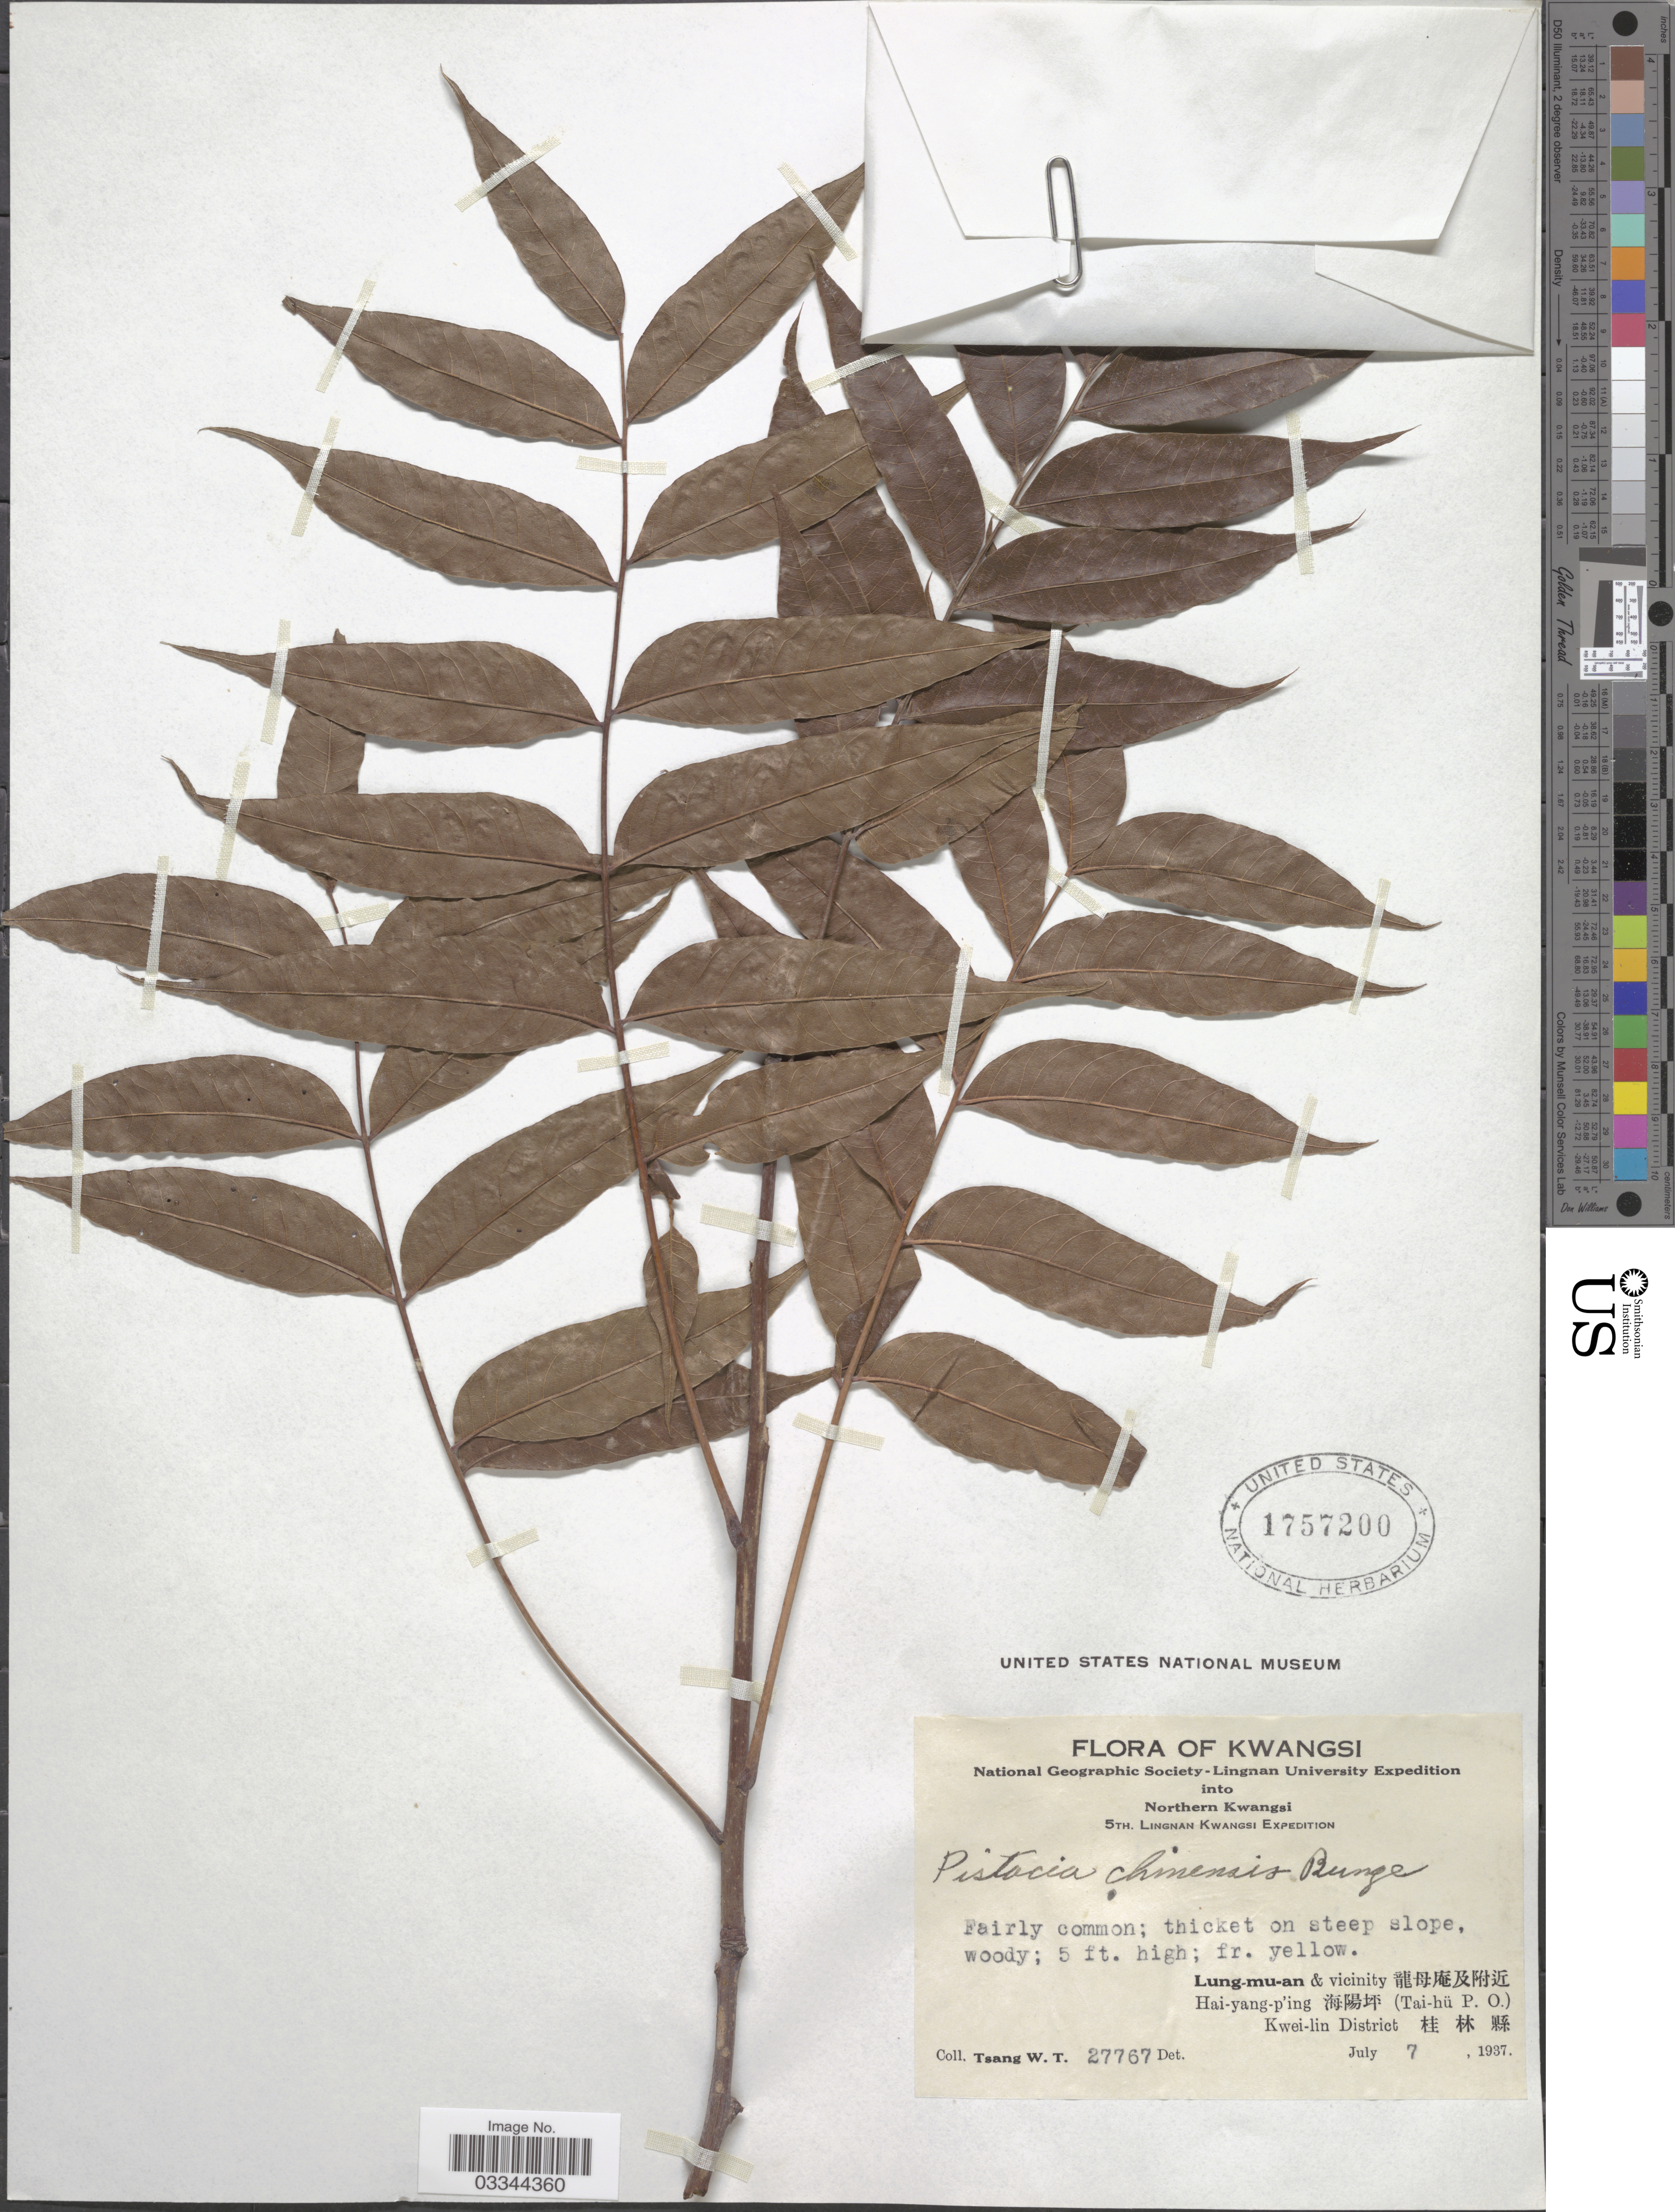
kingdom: Plantae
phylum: Tracheophyta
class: Magnoliopsida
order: Sapindales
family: Anacardiaceae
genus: Pistacia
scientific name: Pistacia chinensis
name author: Bunge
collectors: W. T. Tsang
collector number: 27767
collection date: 1937-07-07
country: China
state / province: Guangxi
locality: Kwangsi.Northern Kwangsi. Lung-mu-an & vicinity, Hai-yang-p'ing (Tai-hü P.O.), Kwei-lin District .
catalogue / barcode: US 1757200